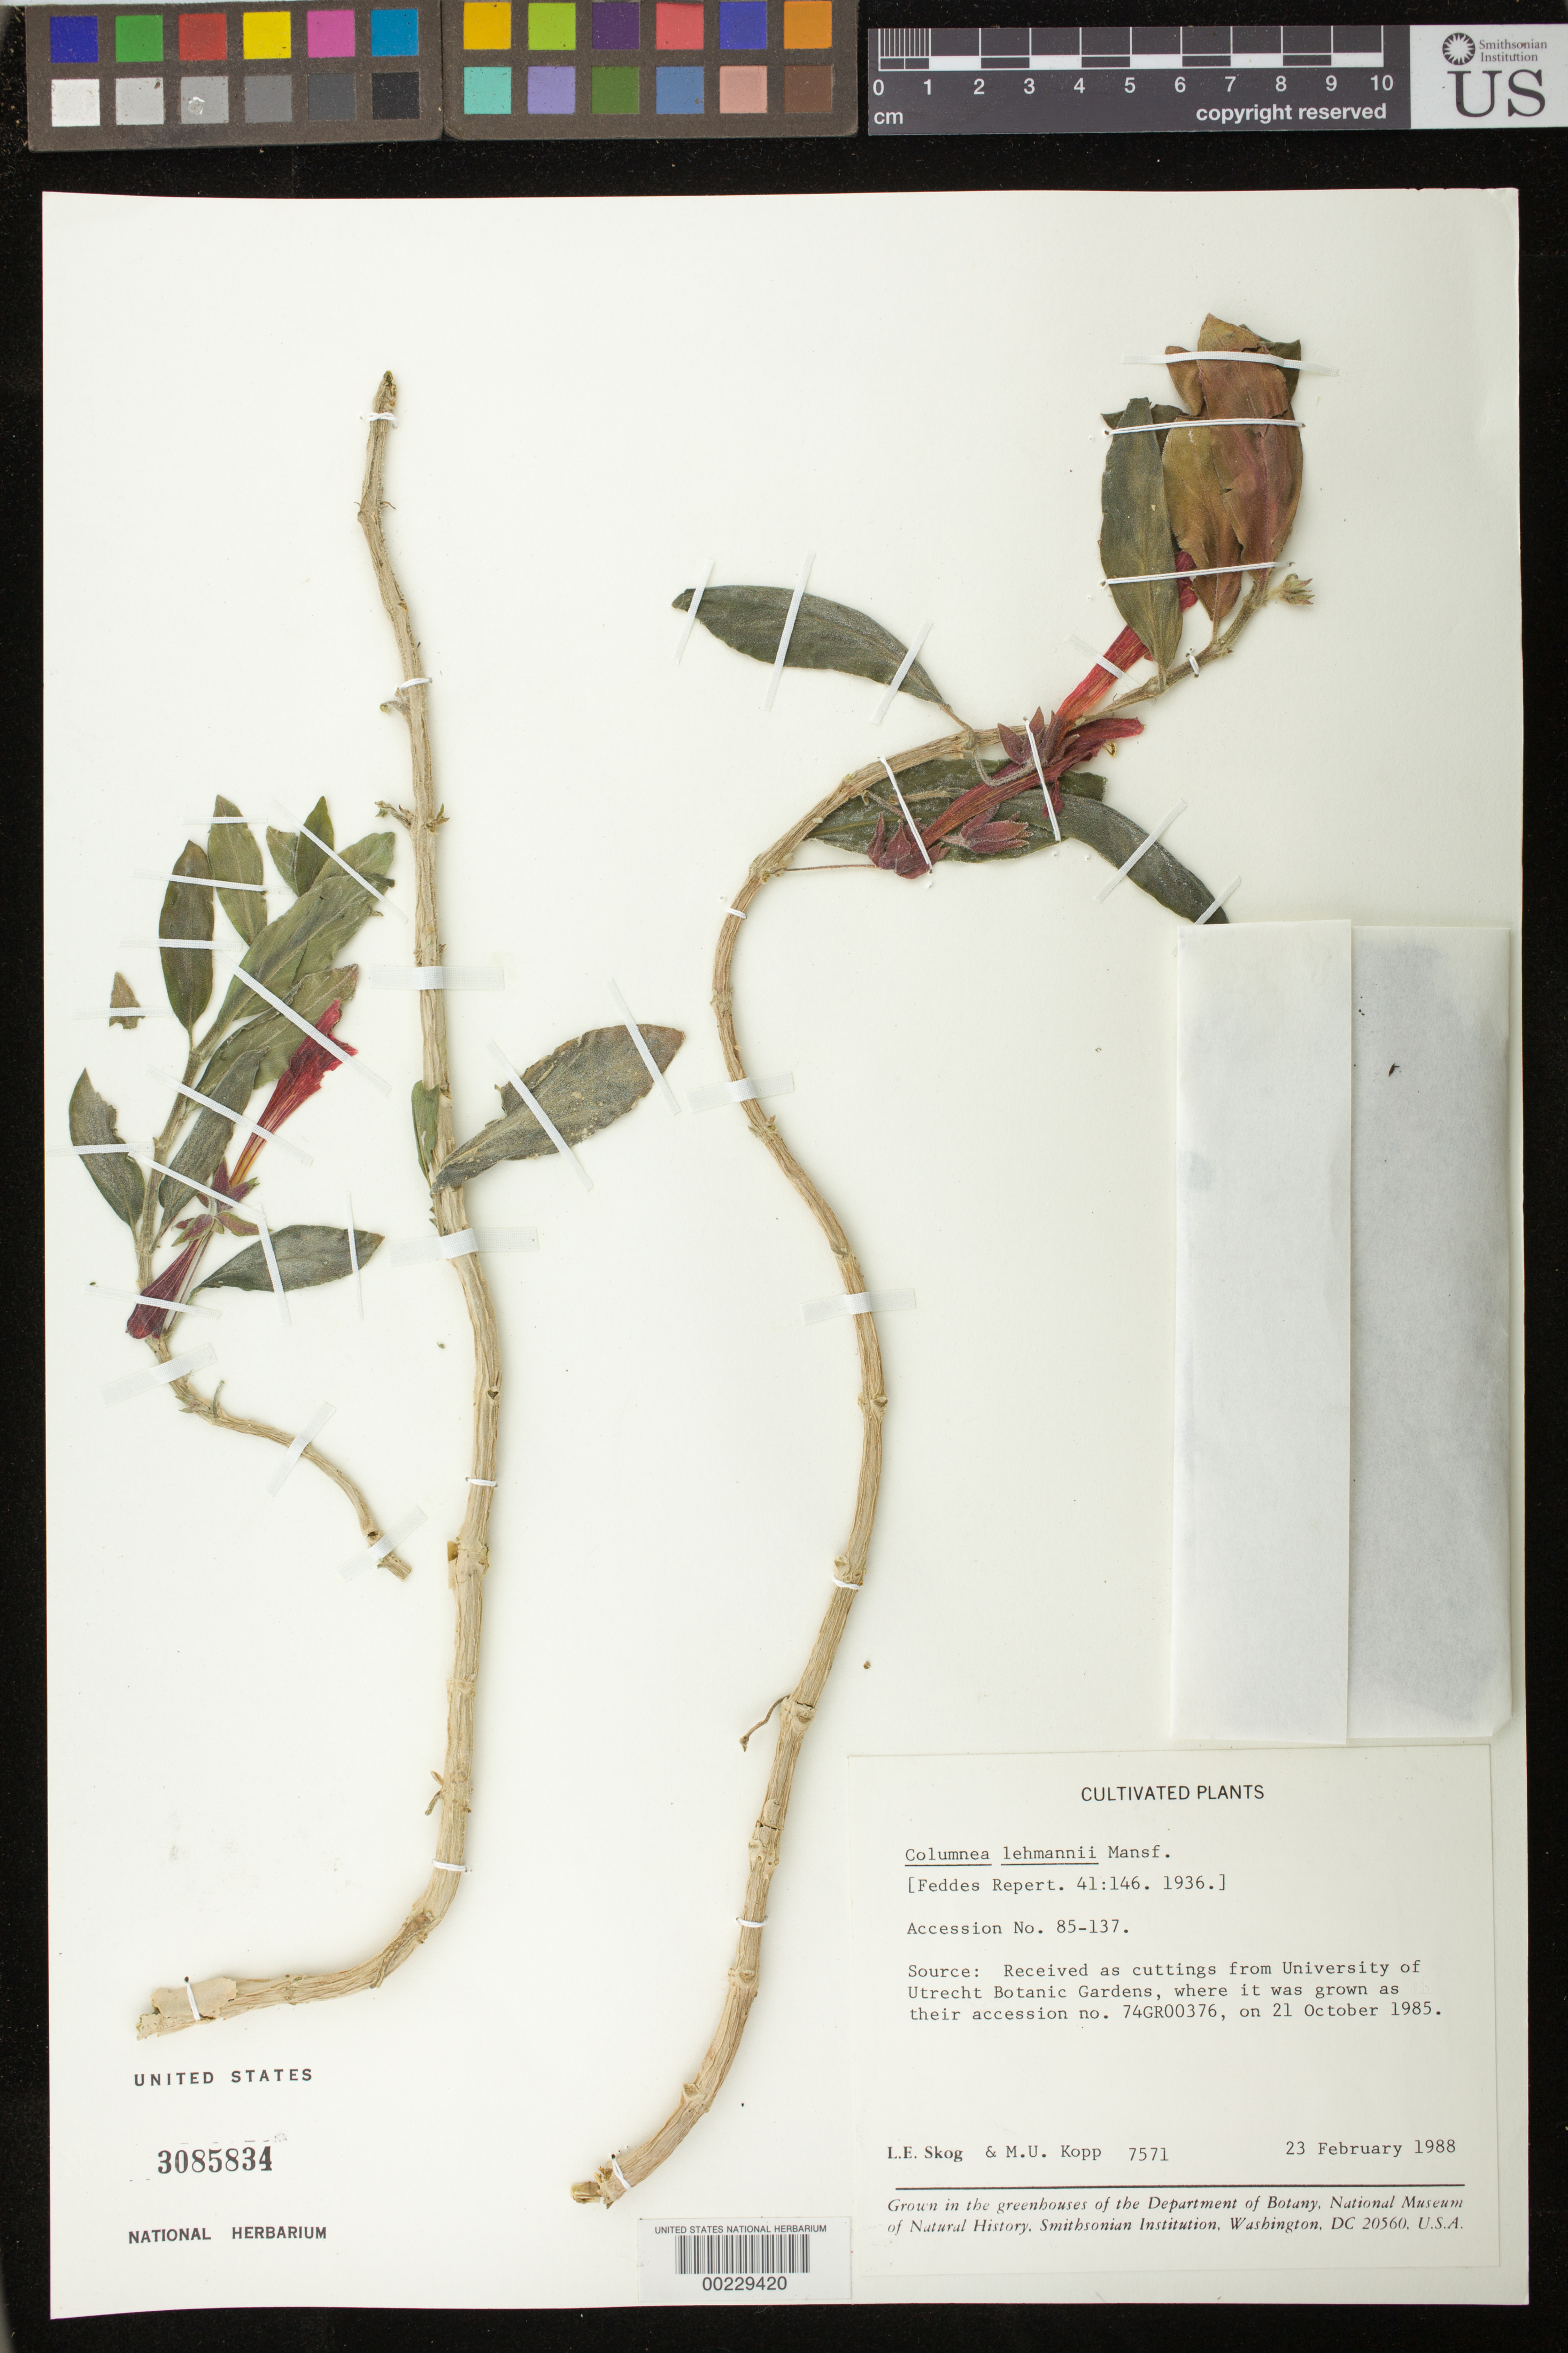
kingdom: Plantae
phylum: Tracheophyta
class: Magnoliopsida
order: Lamiales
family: Gesneriaceae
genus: Columnea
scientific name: Columnea lehmannii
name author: Mansf.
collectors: L. E. Skog & M. U. Kopp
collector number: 7571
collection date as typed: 23 Feb 1988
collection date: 1988-02-23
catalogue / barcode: US 3085834